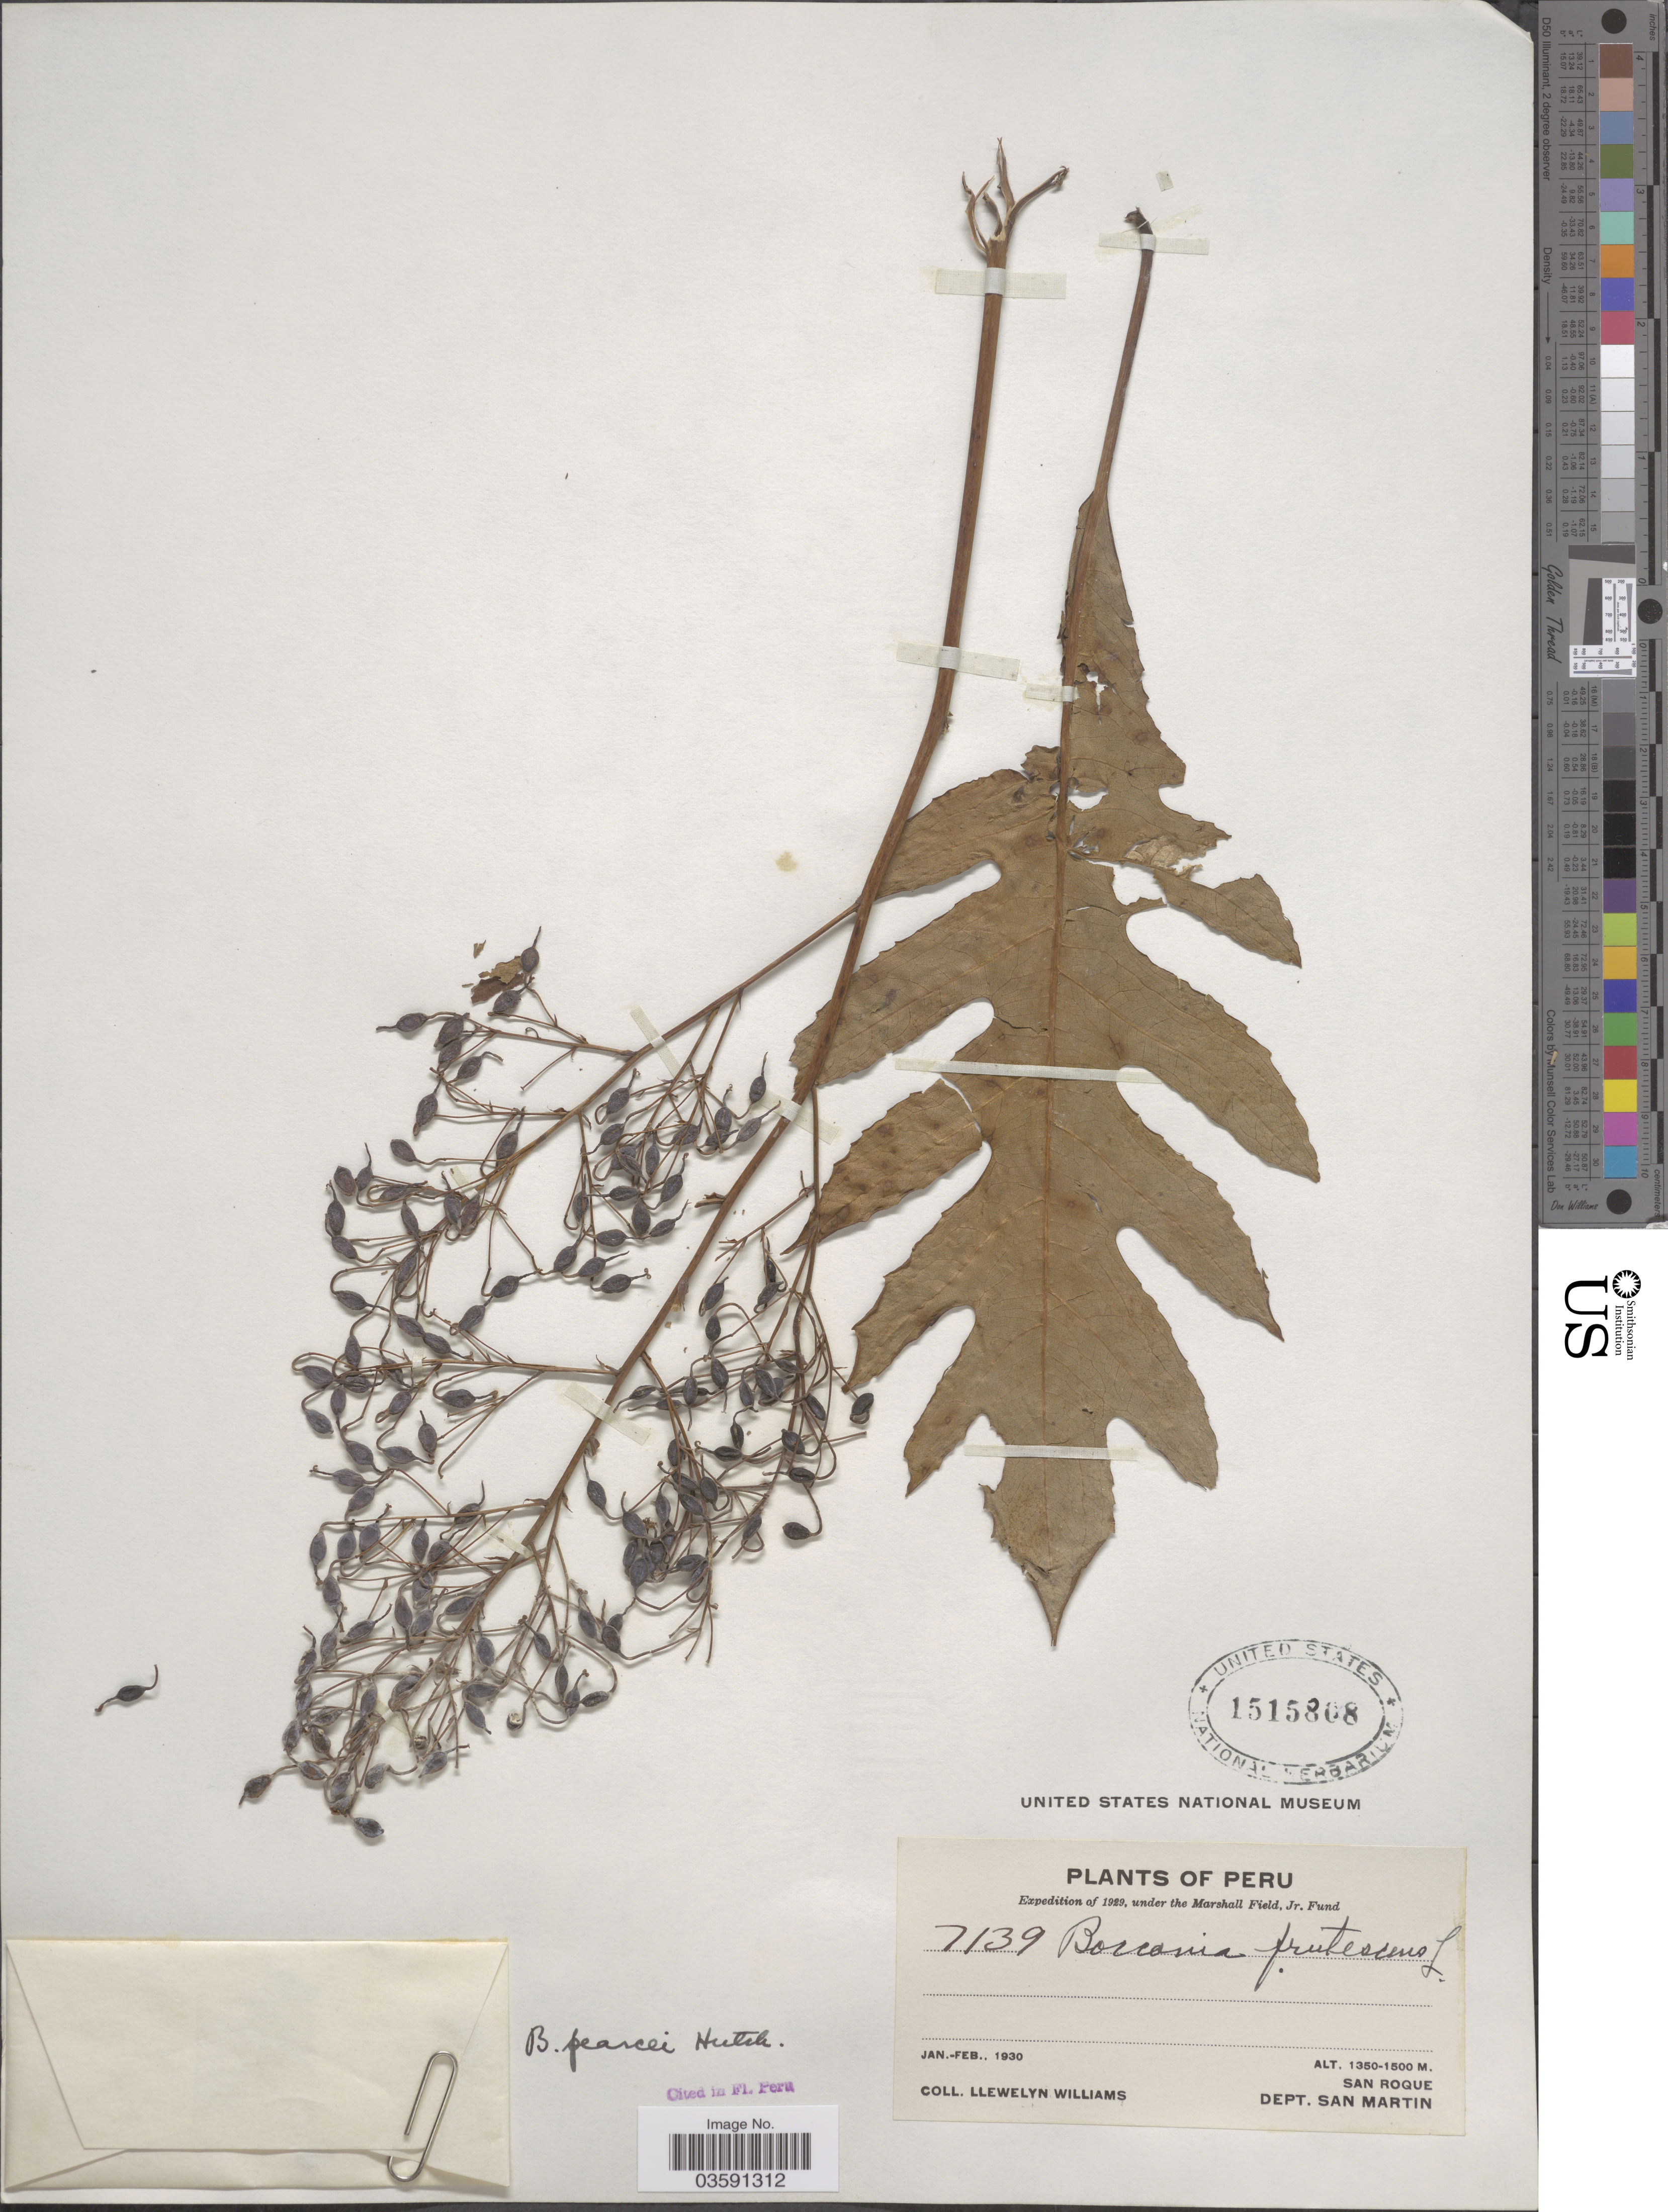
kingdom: Plantae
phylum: Tracheophyta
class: Magnoliopsida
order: Ranunculales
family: Papaveraceae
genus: Bocconia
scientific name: Bocconia integrifolia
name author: Bonpl.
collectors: Ll. Williams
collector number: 7139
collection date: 1930-01/1930-02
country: Peru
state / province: San Martín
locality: San Roque. Dept. San Martin.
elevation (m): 1350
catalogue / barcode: US 1515808